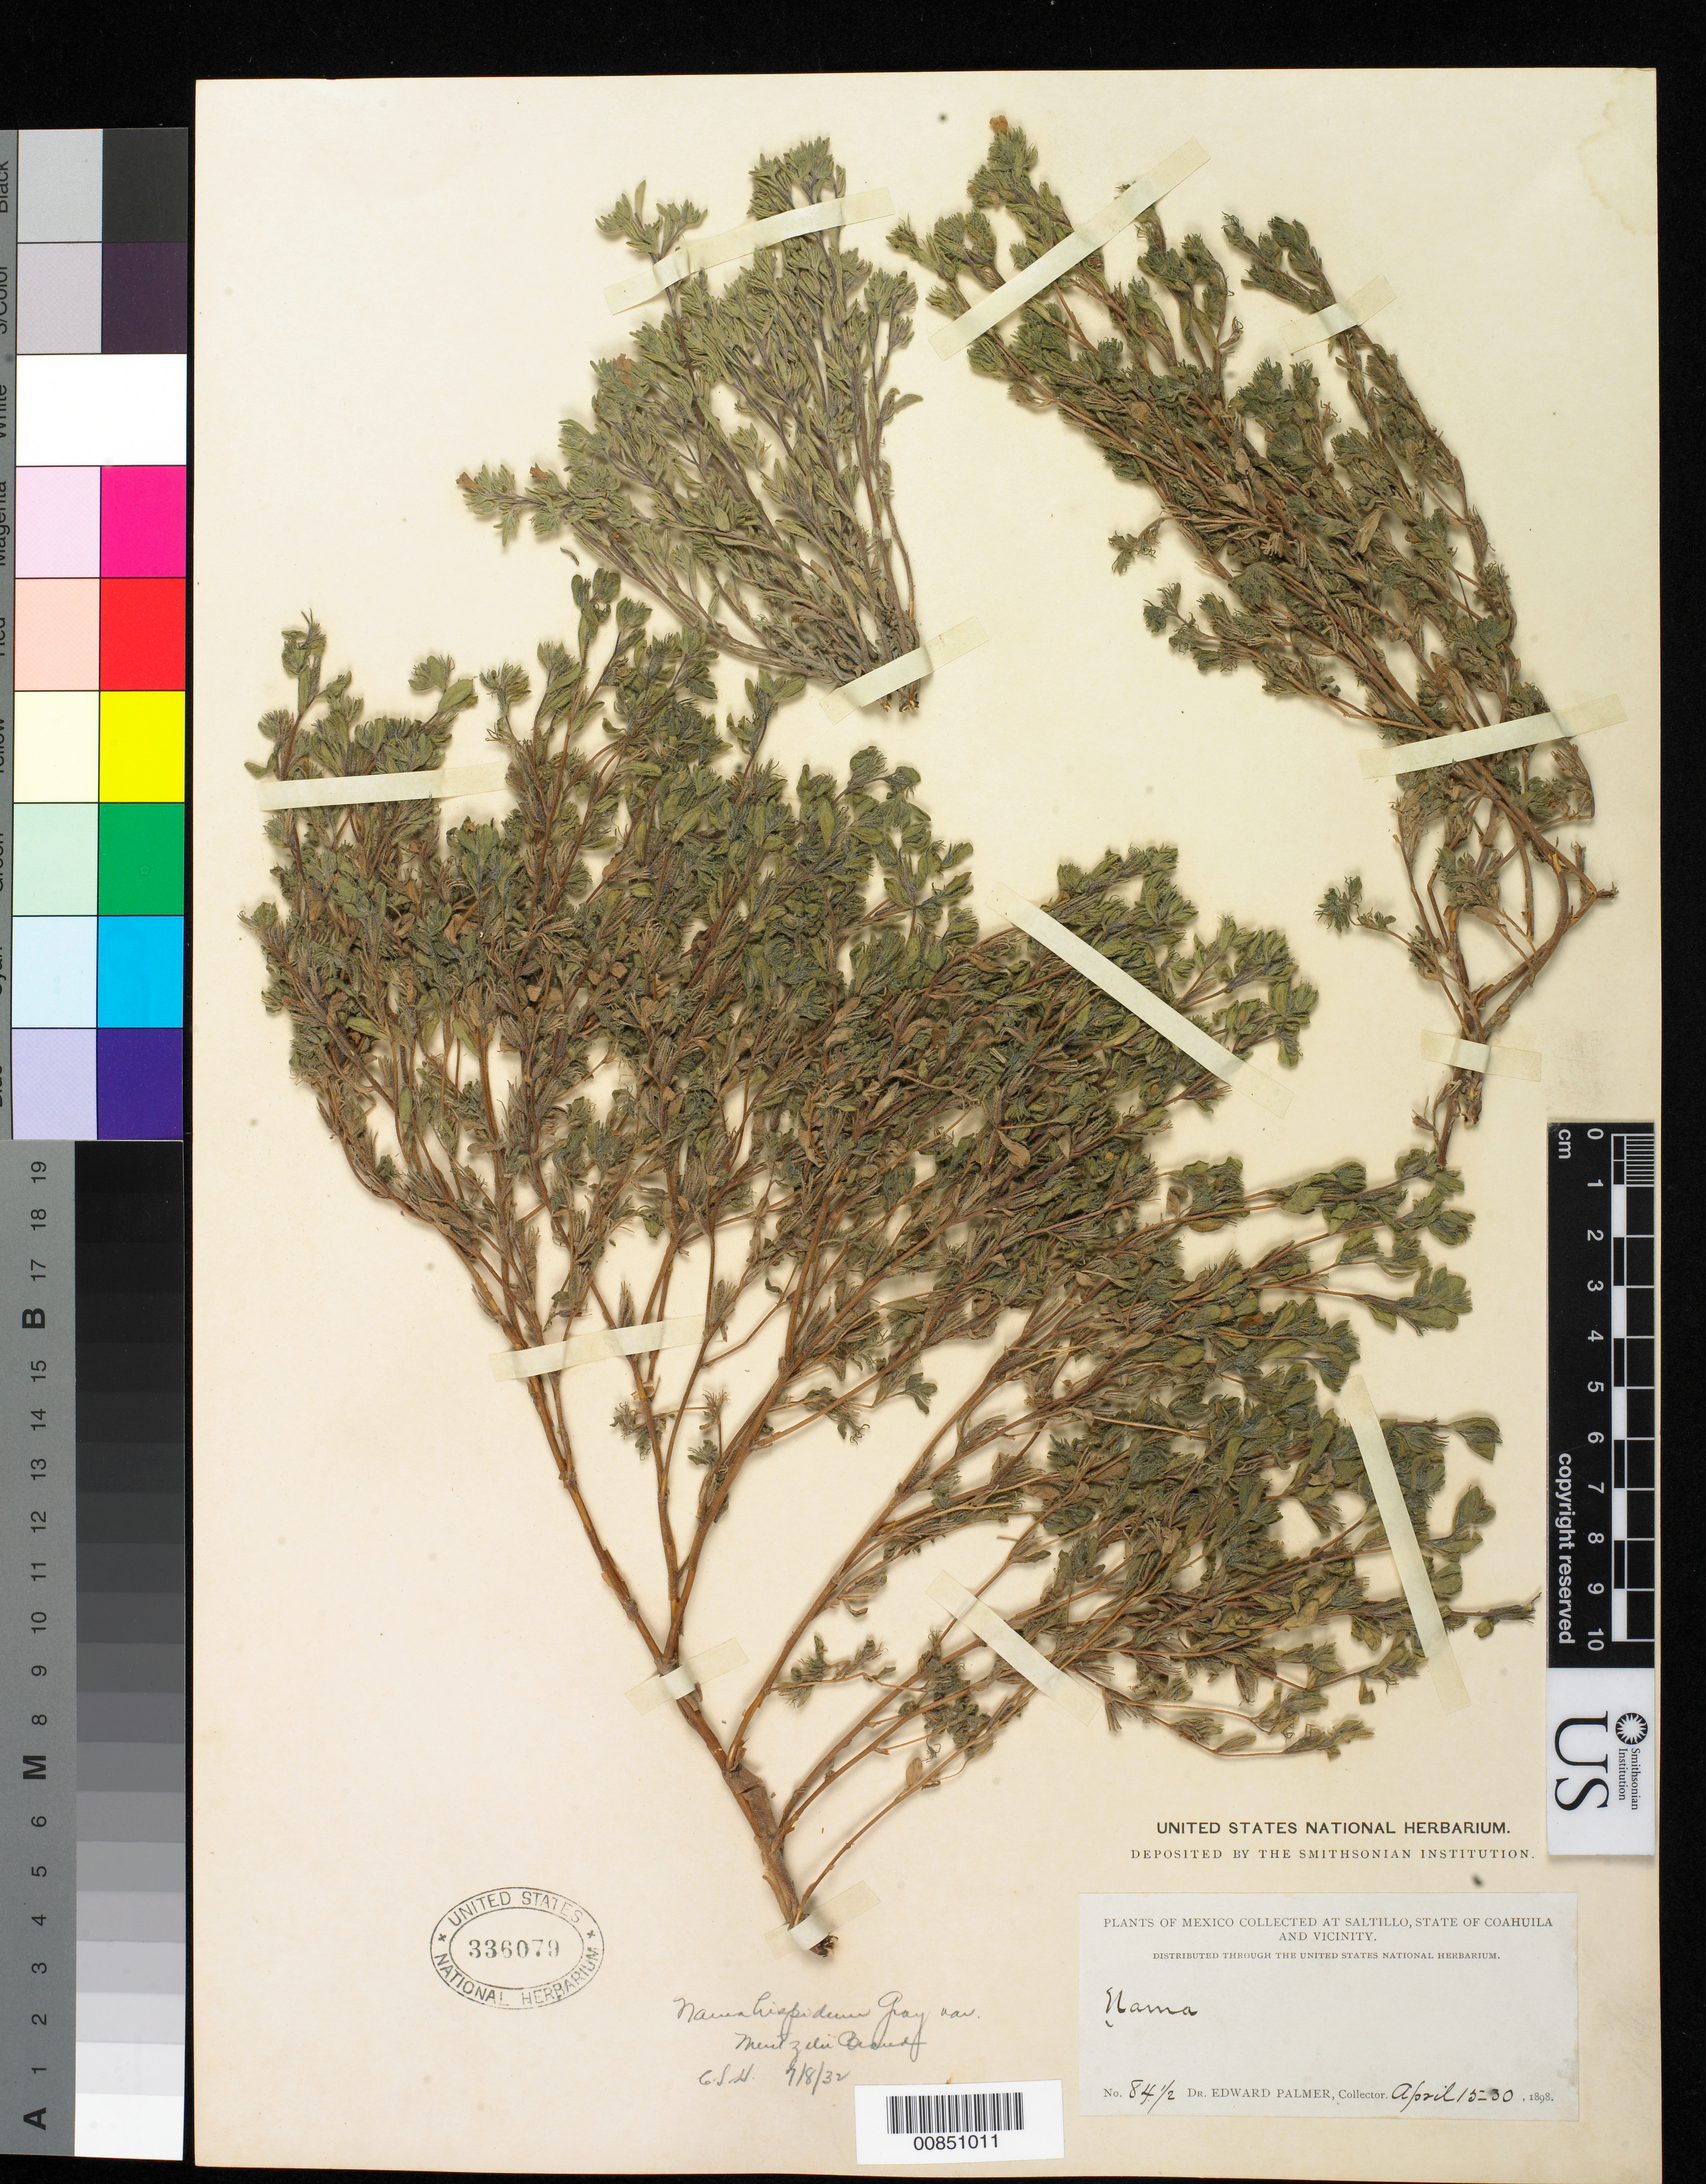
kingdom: Plantae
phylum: Tracheophyta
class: Magnoliopsida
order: Boraginales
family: Namaceae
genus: Nama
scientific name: Nama hispida var. mentzelii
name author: Brand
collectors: E. Palmer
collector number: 84½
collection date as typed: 15 Apr 1898 to 30 Apr 1898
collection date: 1898-04-15/1898-04-30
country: Mexico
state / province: Coahuila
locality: Saltillo, Coahuila and vicinity.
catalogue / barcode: US 336079